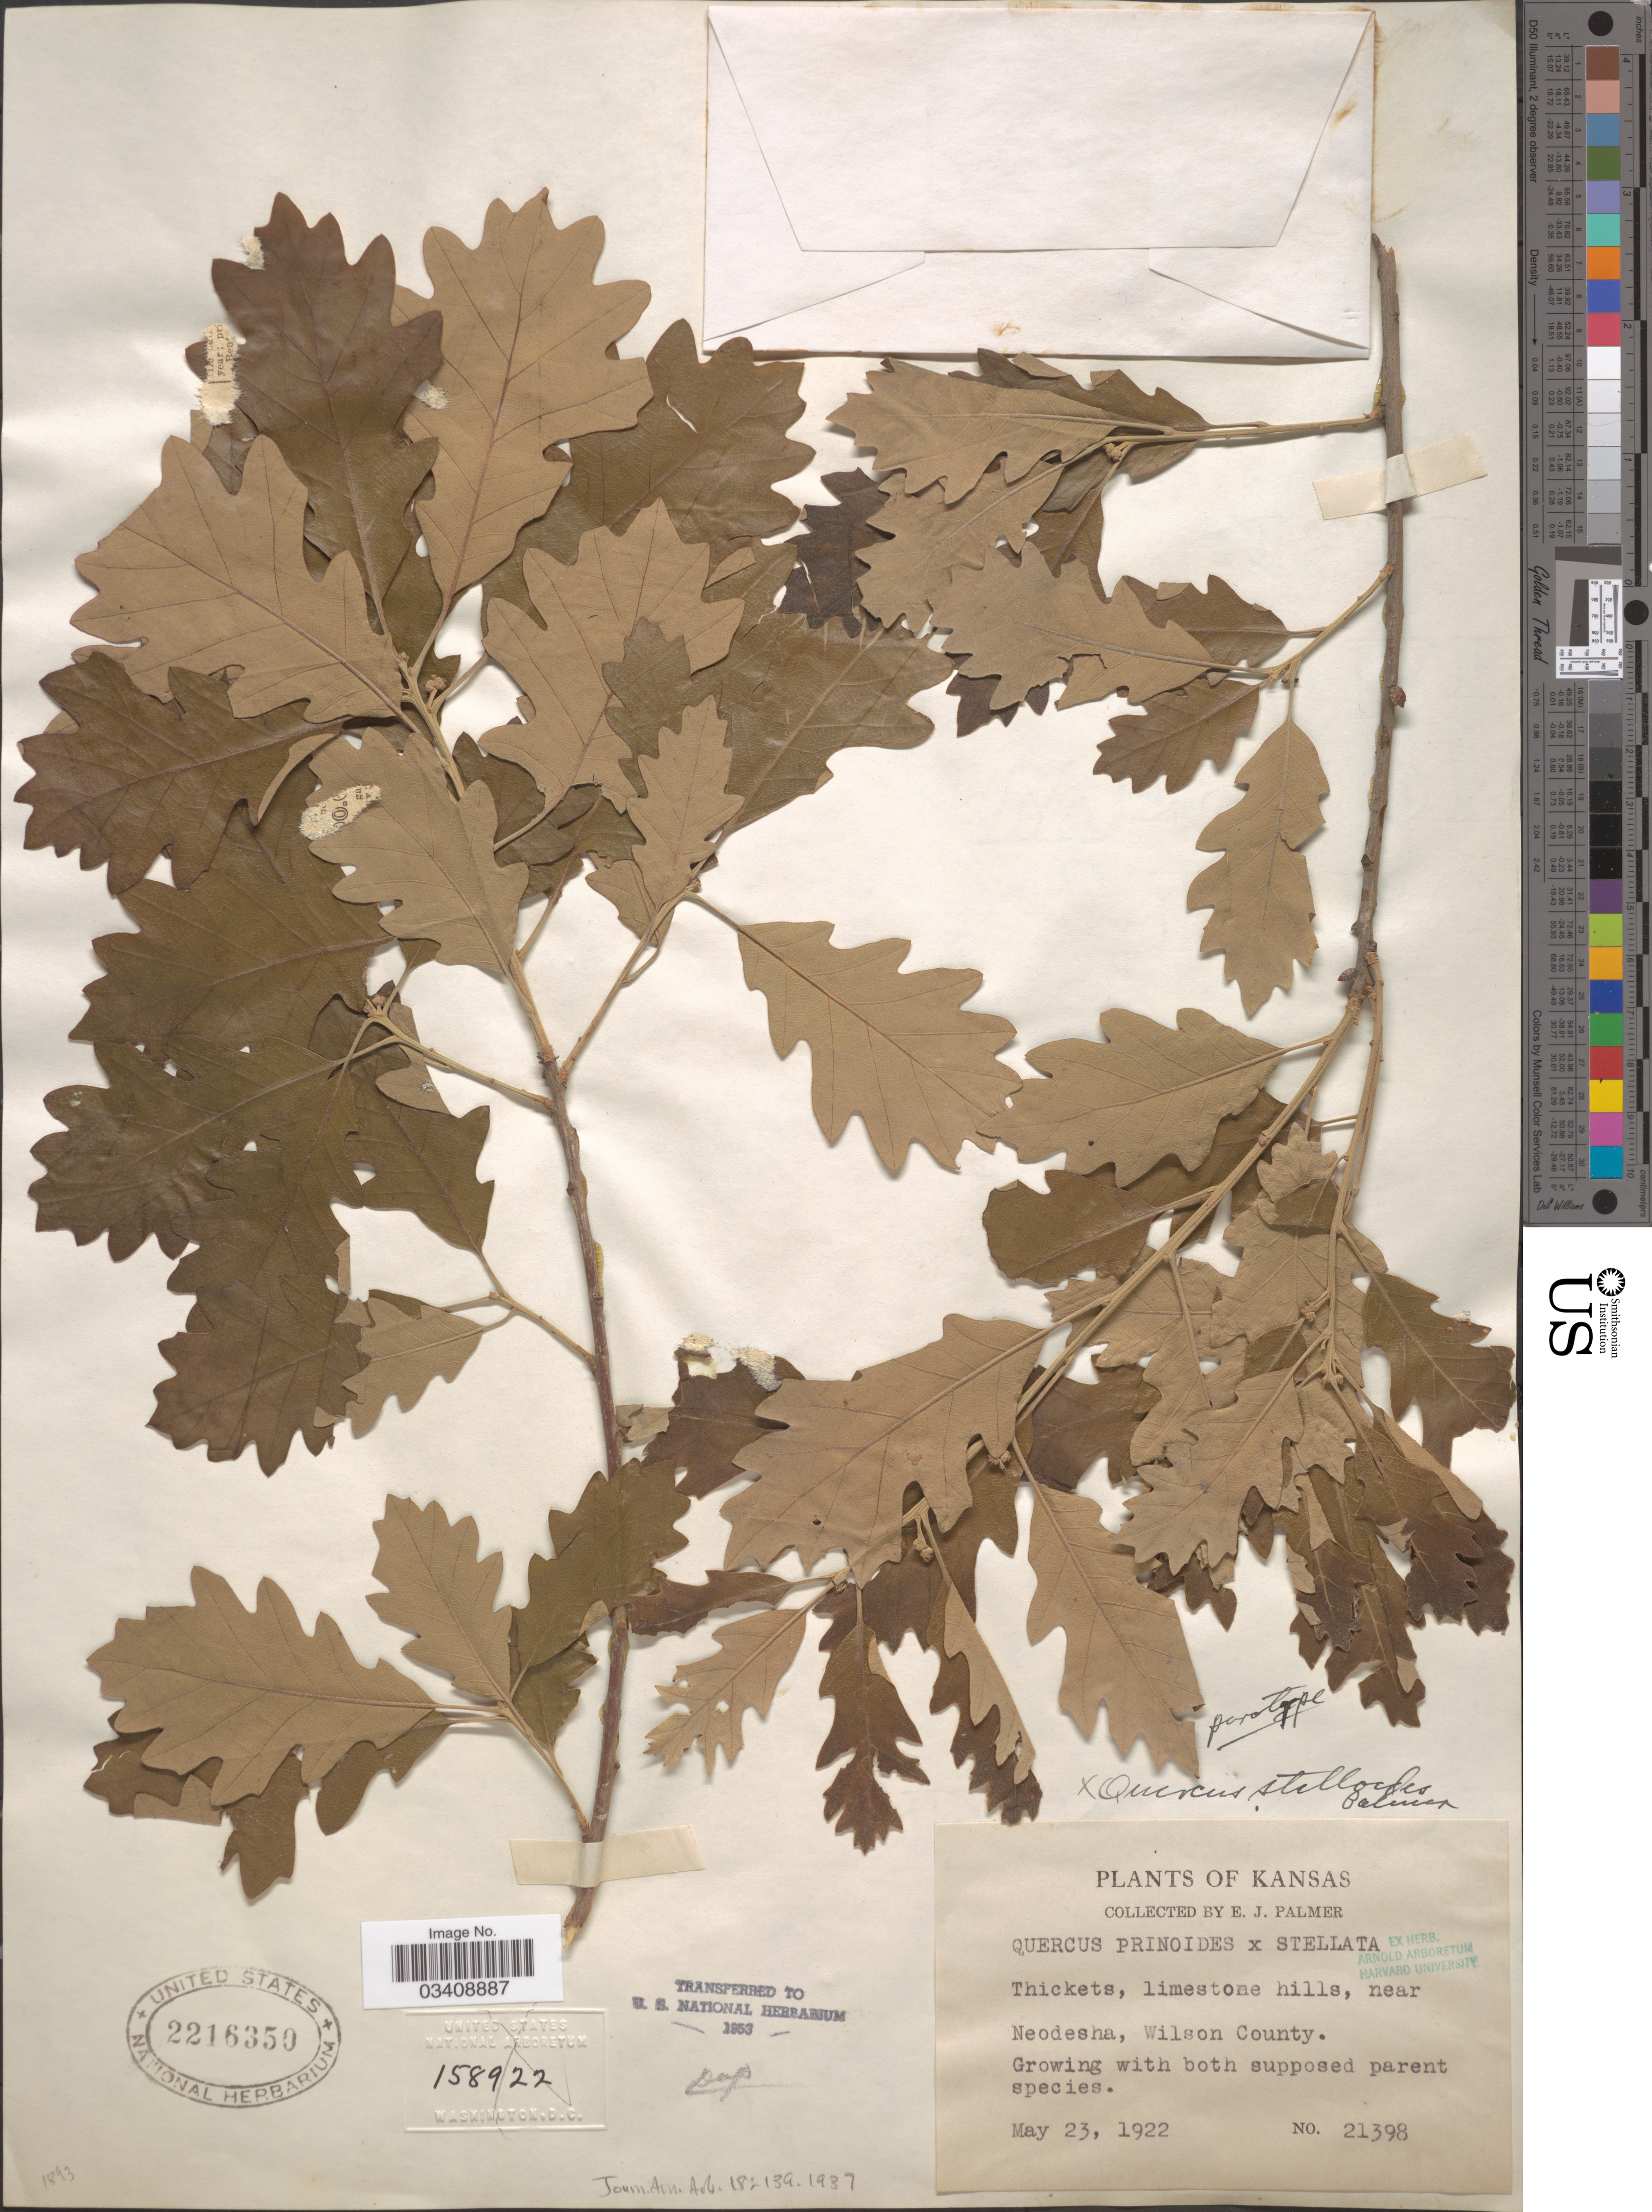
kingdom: Plantae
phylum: Tracheophyta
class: Magnoliopsida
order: Fagales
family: Fagaceae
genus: Quercus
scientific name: Quercus x stelloides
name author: E.J. Palmer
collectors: E. J. Palmer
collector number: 21398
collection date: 1922-05-23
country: United States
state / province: Kansas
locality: Neodesha, Wilson County.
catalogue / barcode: US 2216350